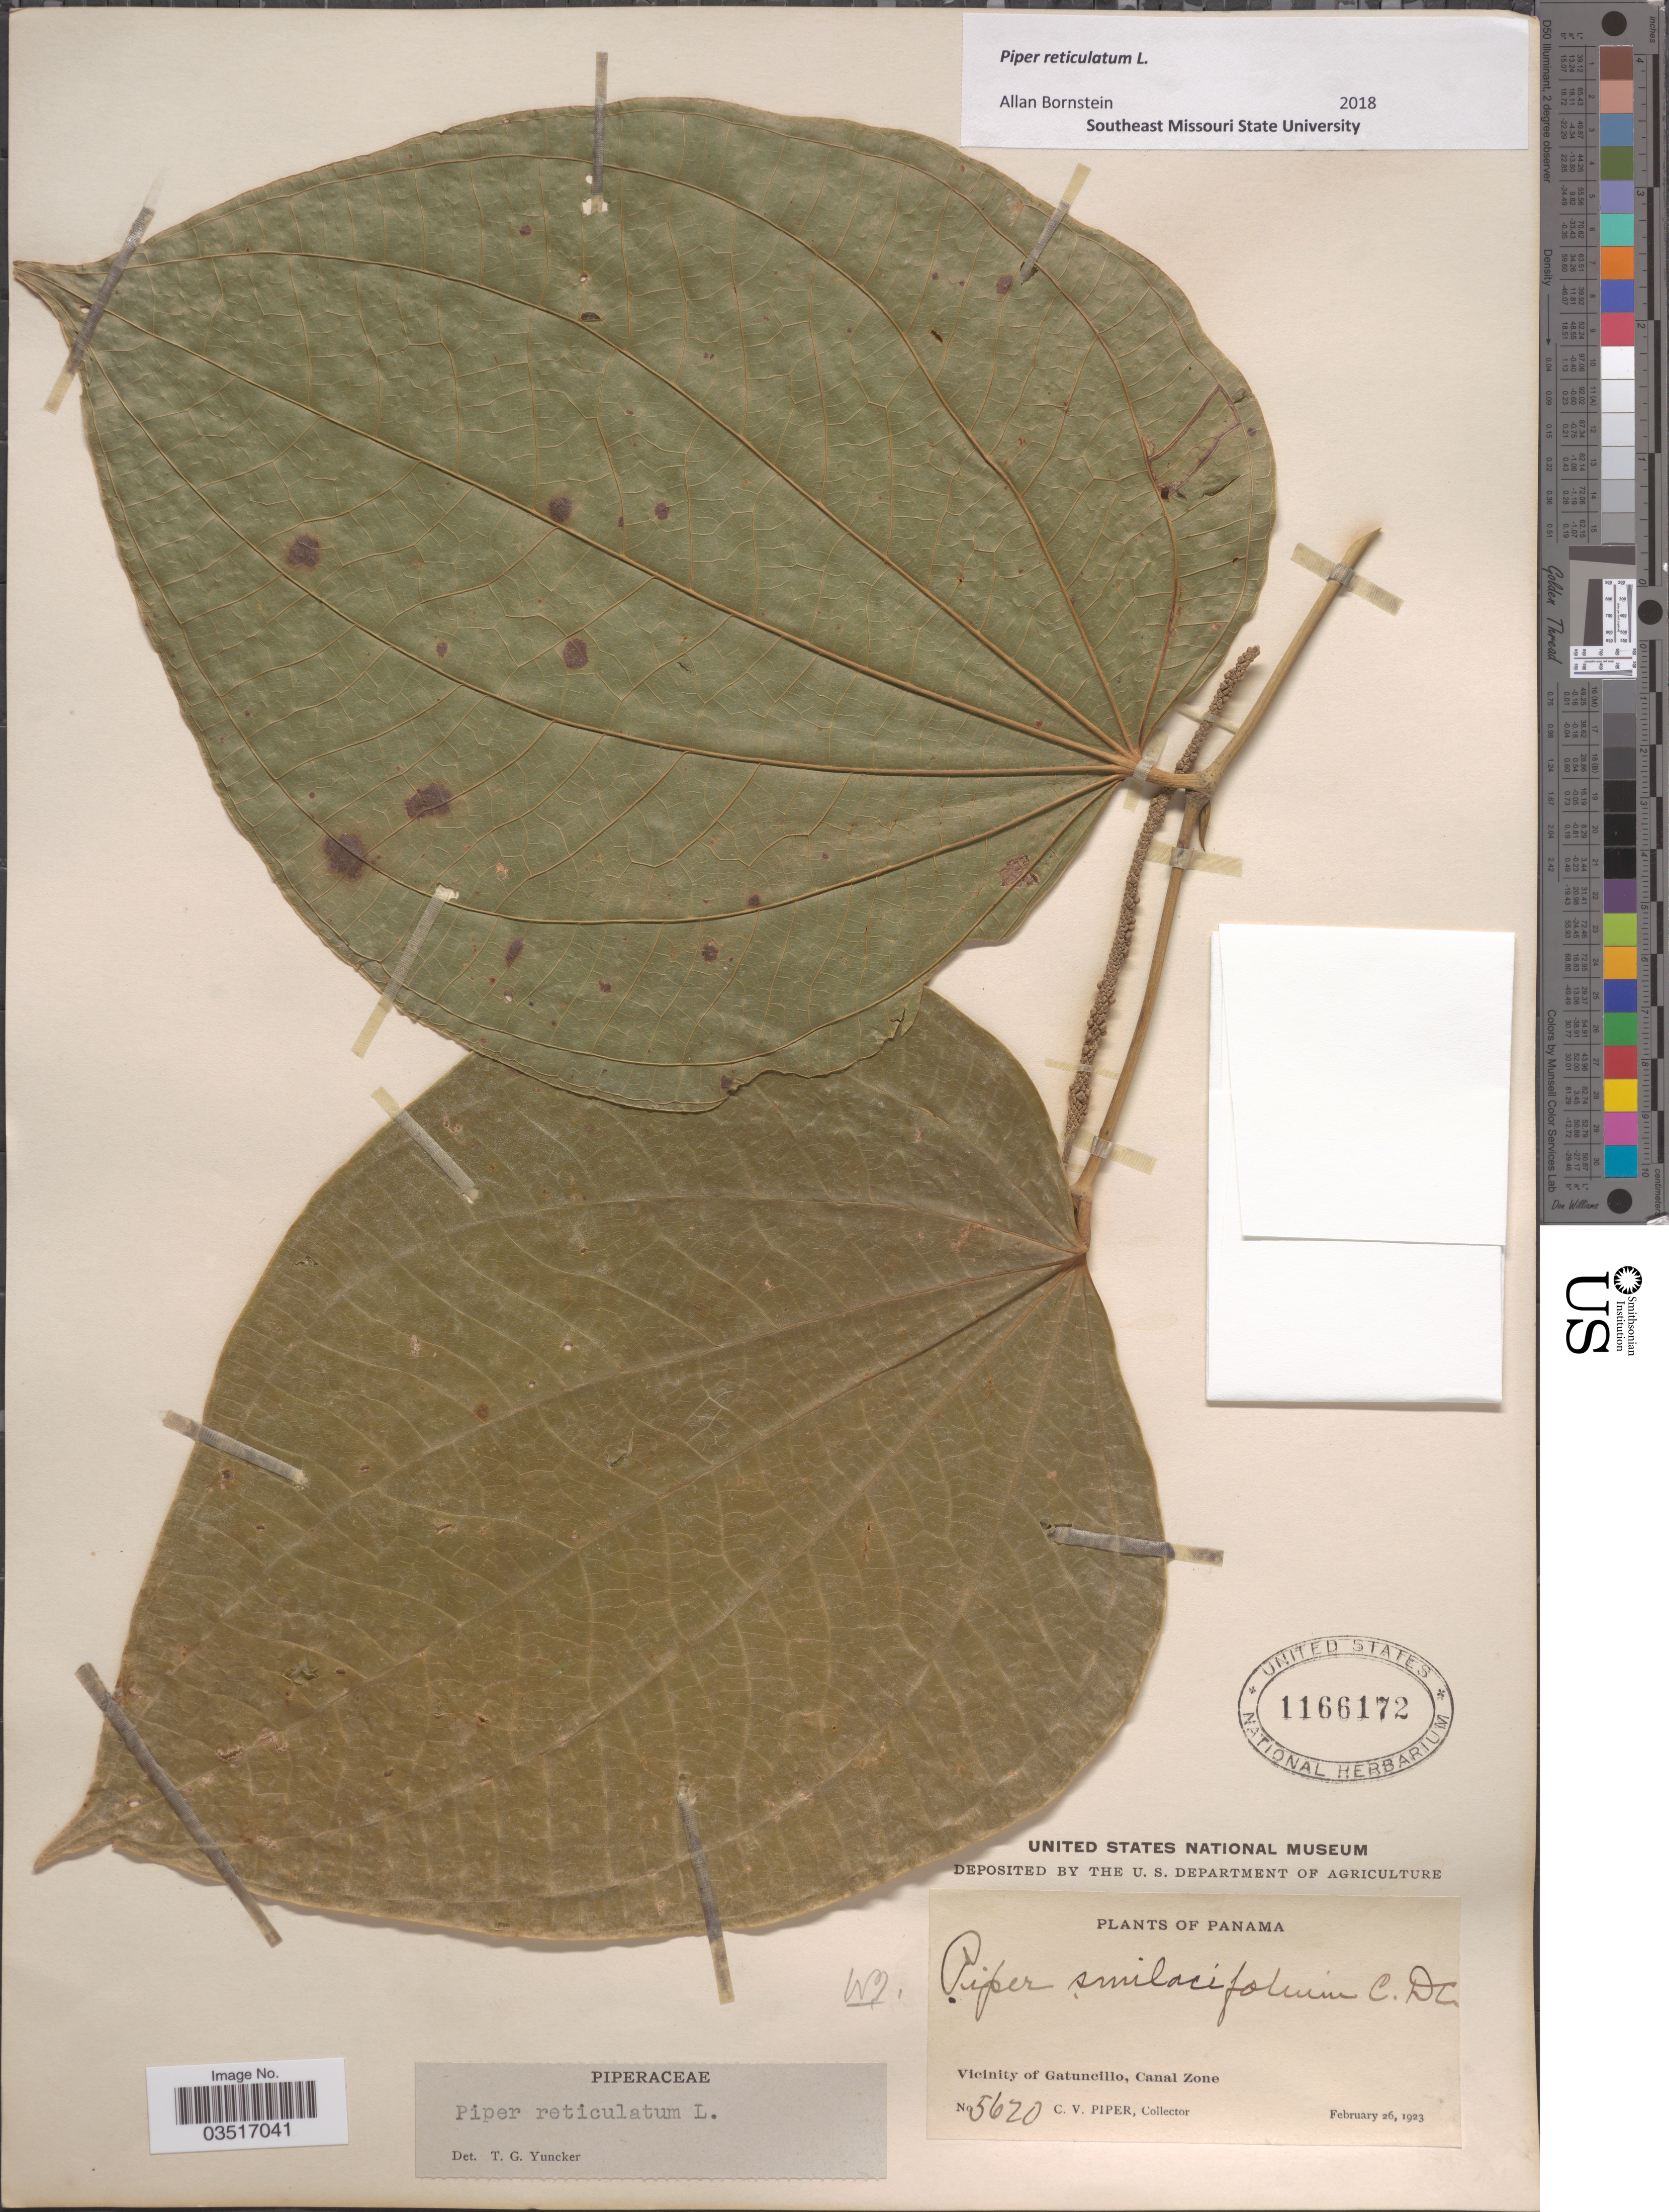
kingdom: Plantae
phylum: Tracheophyta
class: Magnoliopsida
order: Piperales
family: Piperaceae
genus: Piper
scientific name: Piper reticulatum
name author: L.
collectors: C. V. Piper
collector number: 5620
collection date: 1923-02-26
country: Panama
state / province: Colón / Panamá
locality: Vicinity of Gatuncillo, Canal Zone.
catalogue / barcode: US 1166172